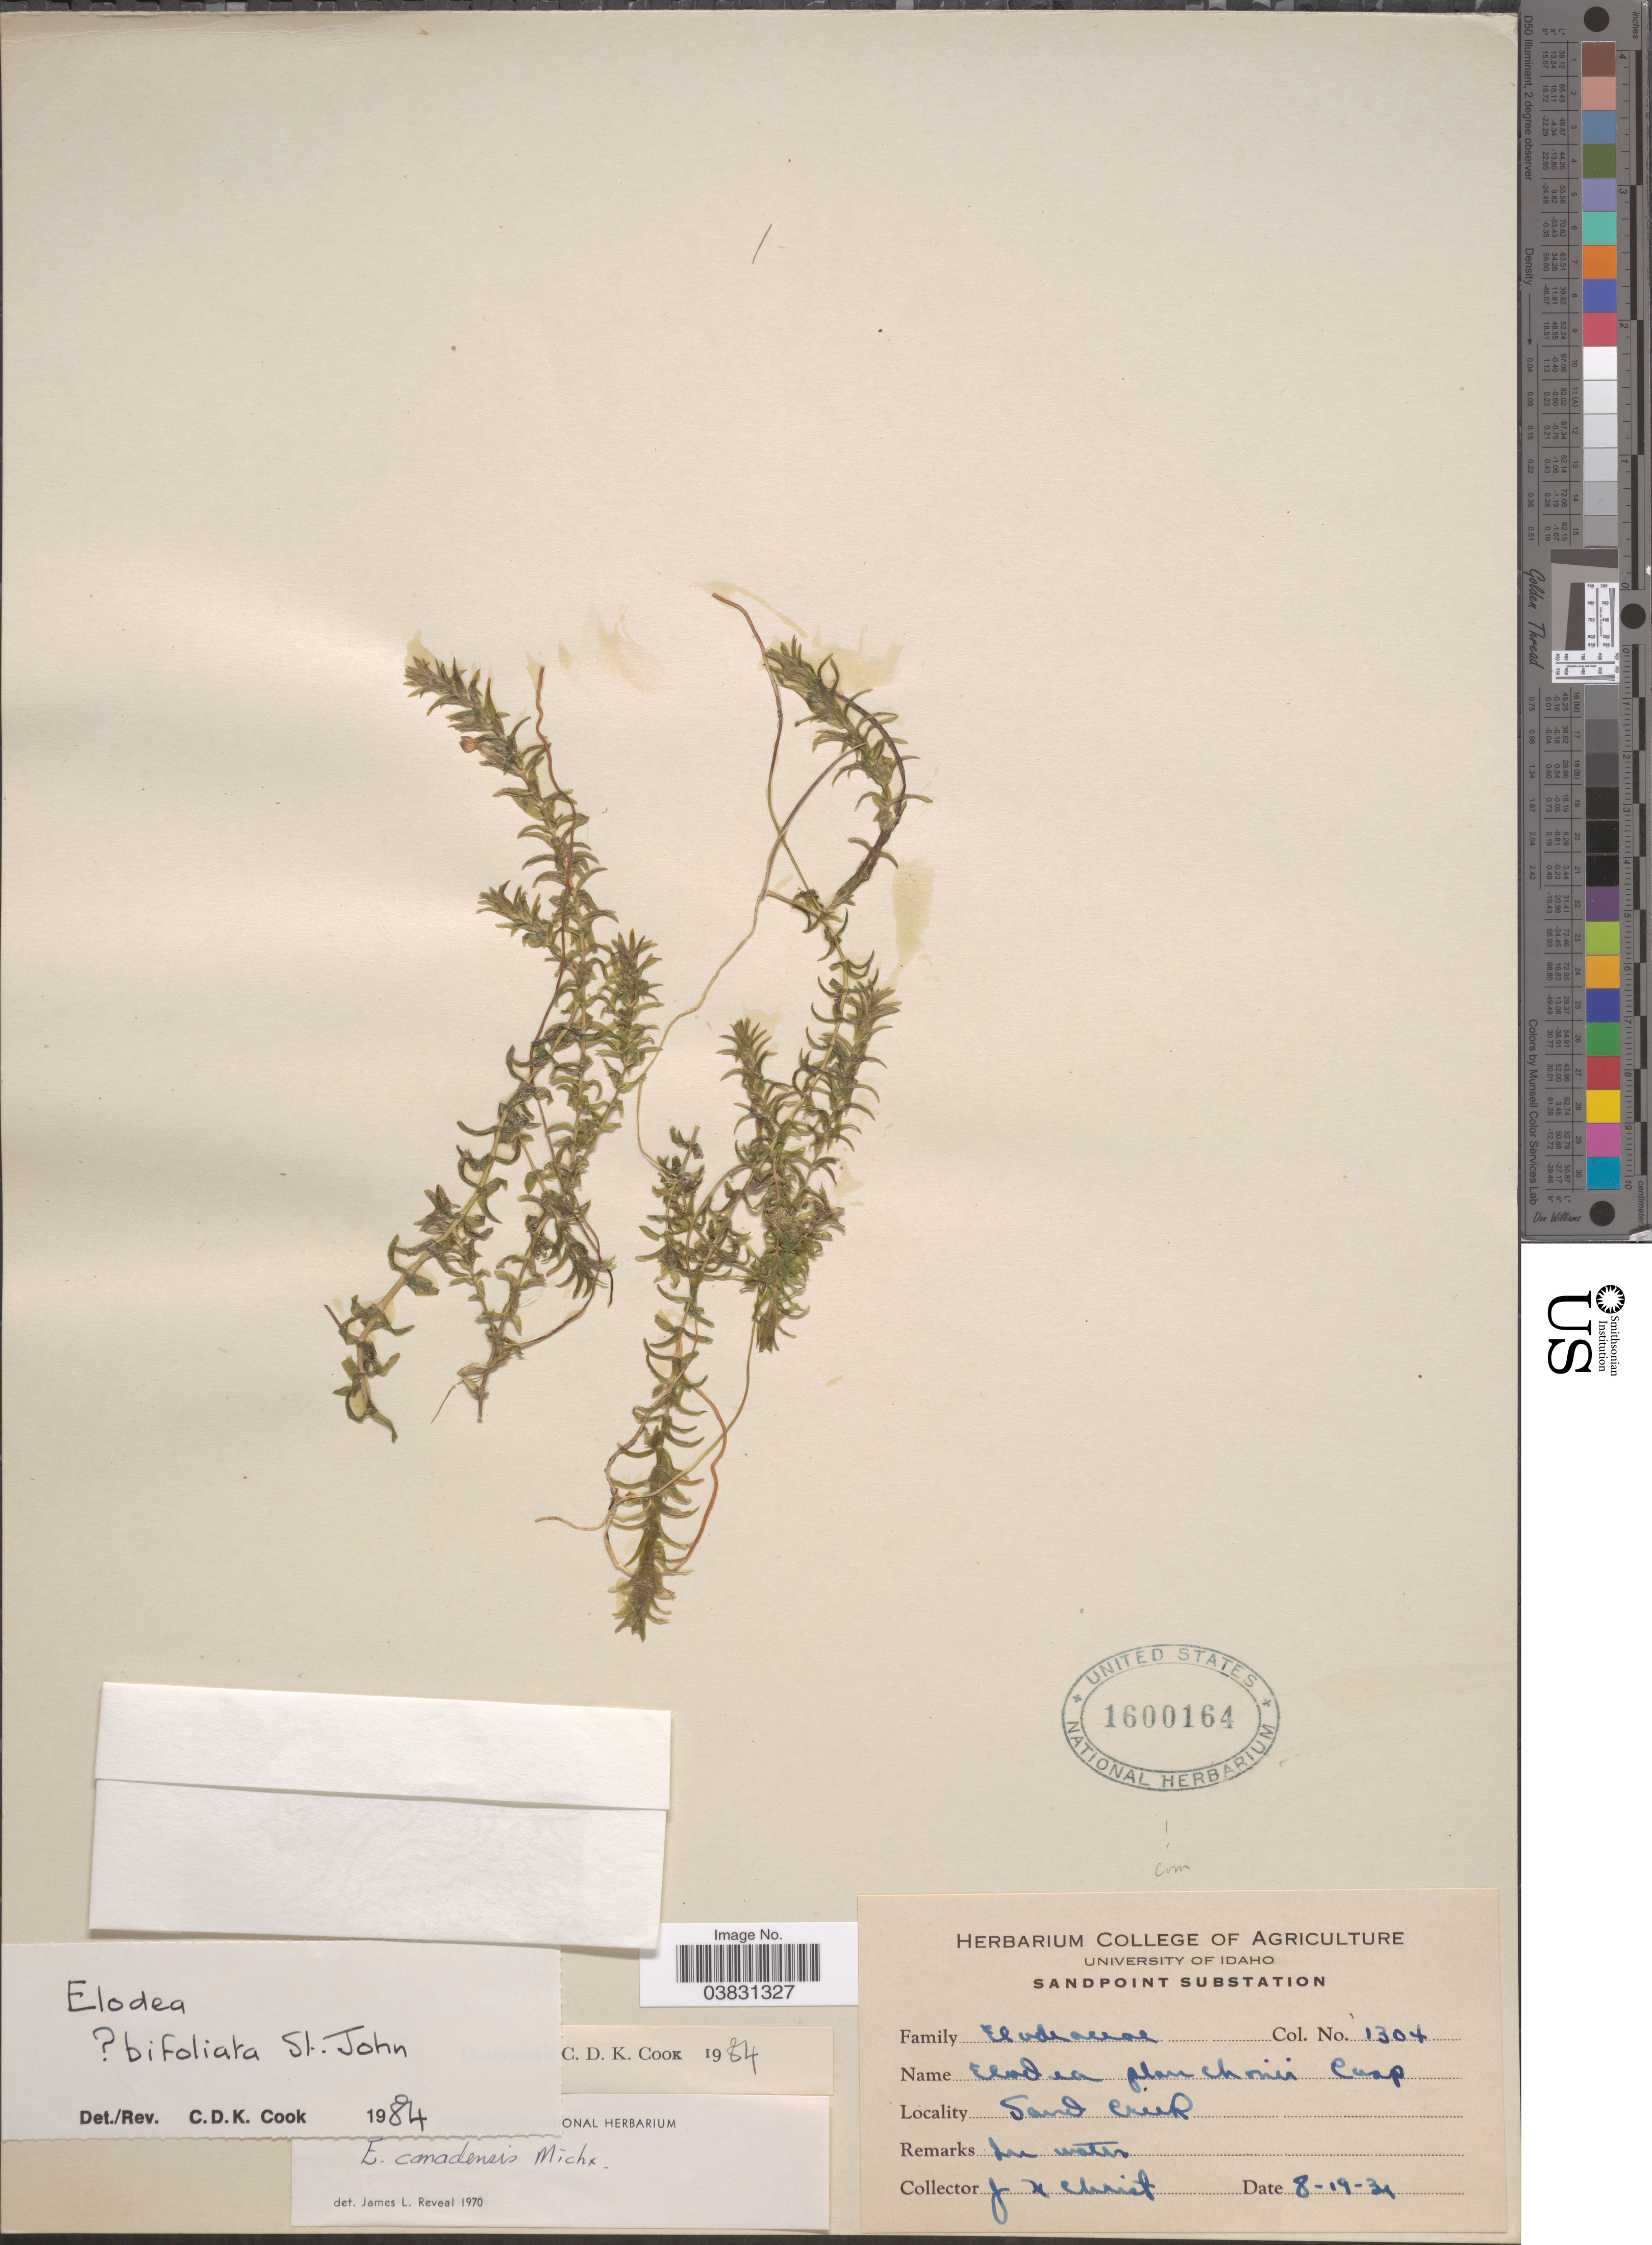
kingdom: Plantae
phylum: Tracheophyta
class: Liliopsida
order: Alismatales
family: Hydrocharitaceae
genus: Elodea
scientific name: Elodea bifoliata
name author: H. St. John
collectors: J. H. Christ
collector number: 1304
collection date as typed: Transcribed d/m/y: 19/8/31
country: United States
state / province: Idaho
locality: Sandpoint Substation. Sand Creek.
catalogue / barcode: US 1600164